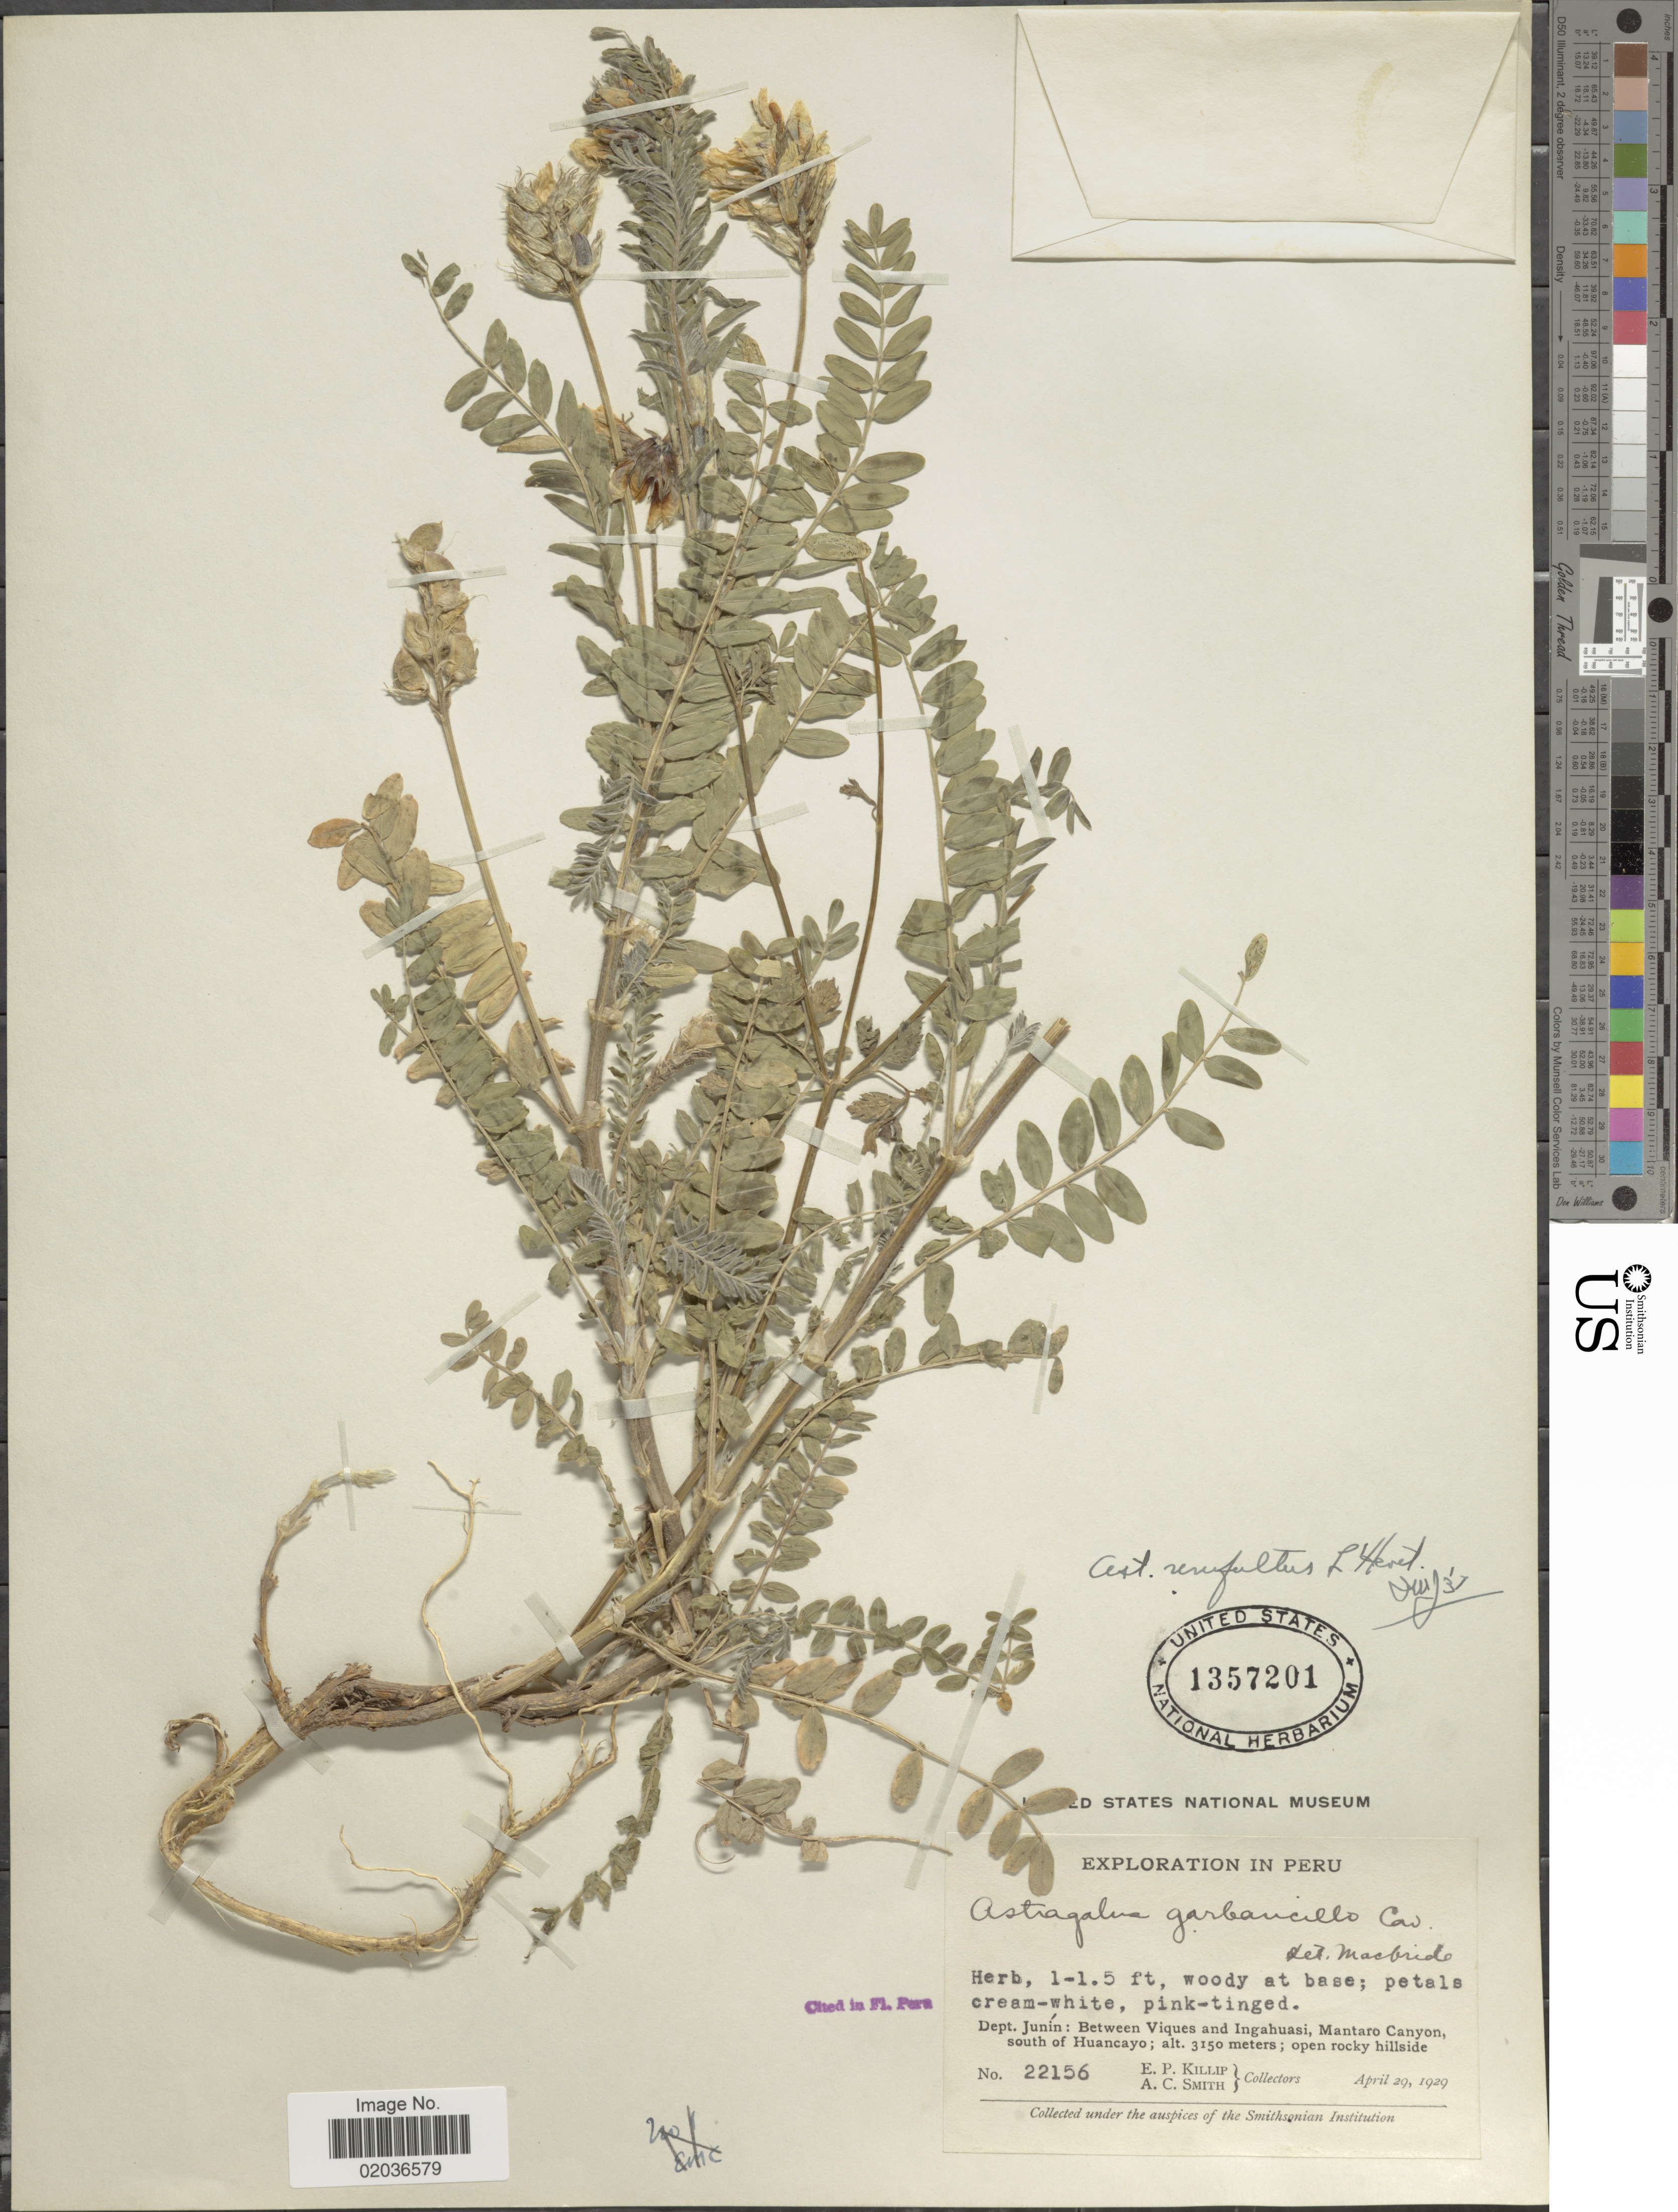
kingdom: Plantae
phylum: Tracheophyta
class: Magnoliopsida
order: Fabales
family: Fabaceae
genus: Astragalus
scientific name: Astragalus garbancillo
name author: Cav.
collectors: E. P. Killip & A. C. Smith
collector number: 22156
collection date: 1929-04-29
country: Peru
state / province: Junín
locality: Dept. Junín: Between Viques and Ingahuasi, Mantaro Canyon, south of Huancayo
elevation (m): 3150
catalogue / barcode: US 1357201